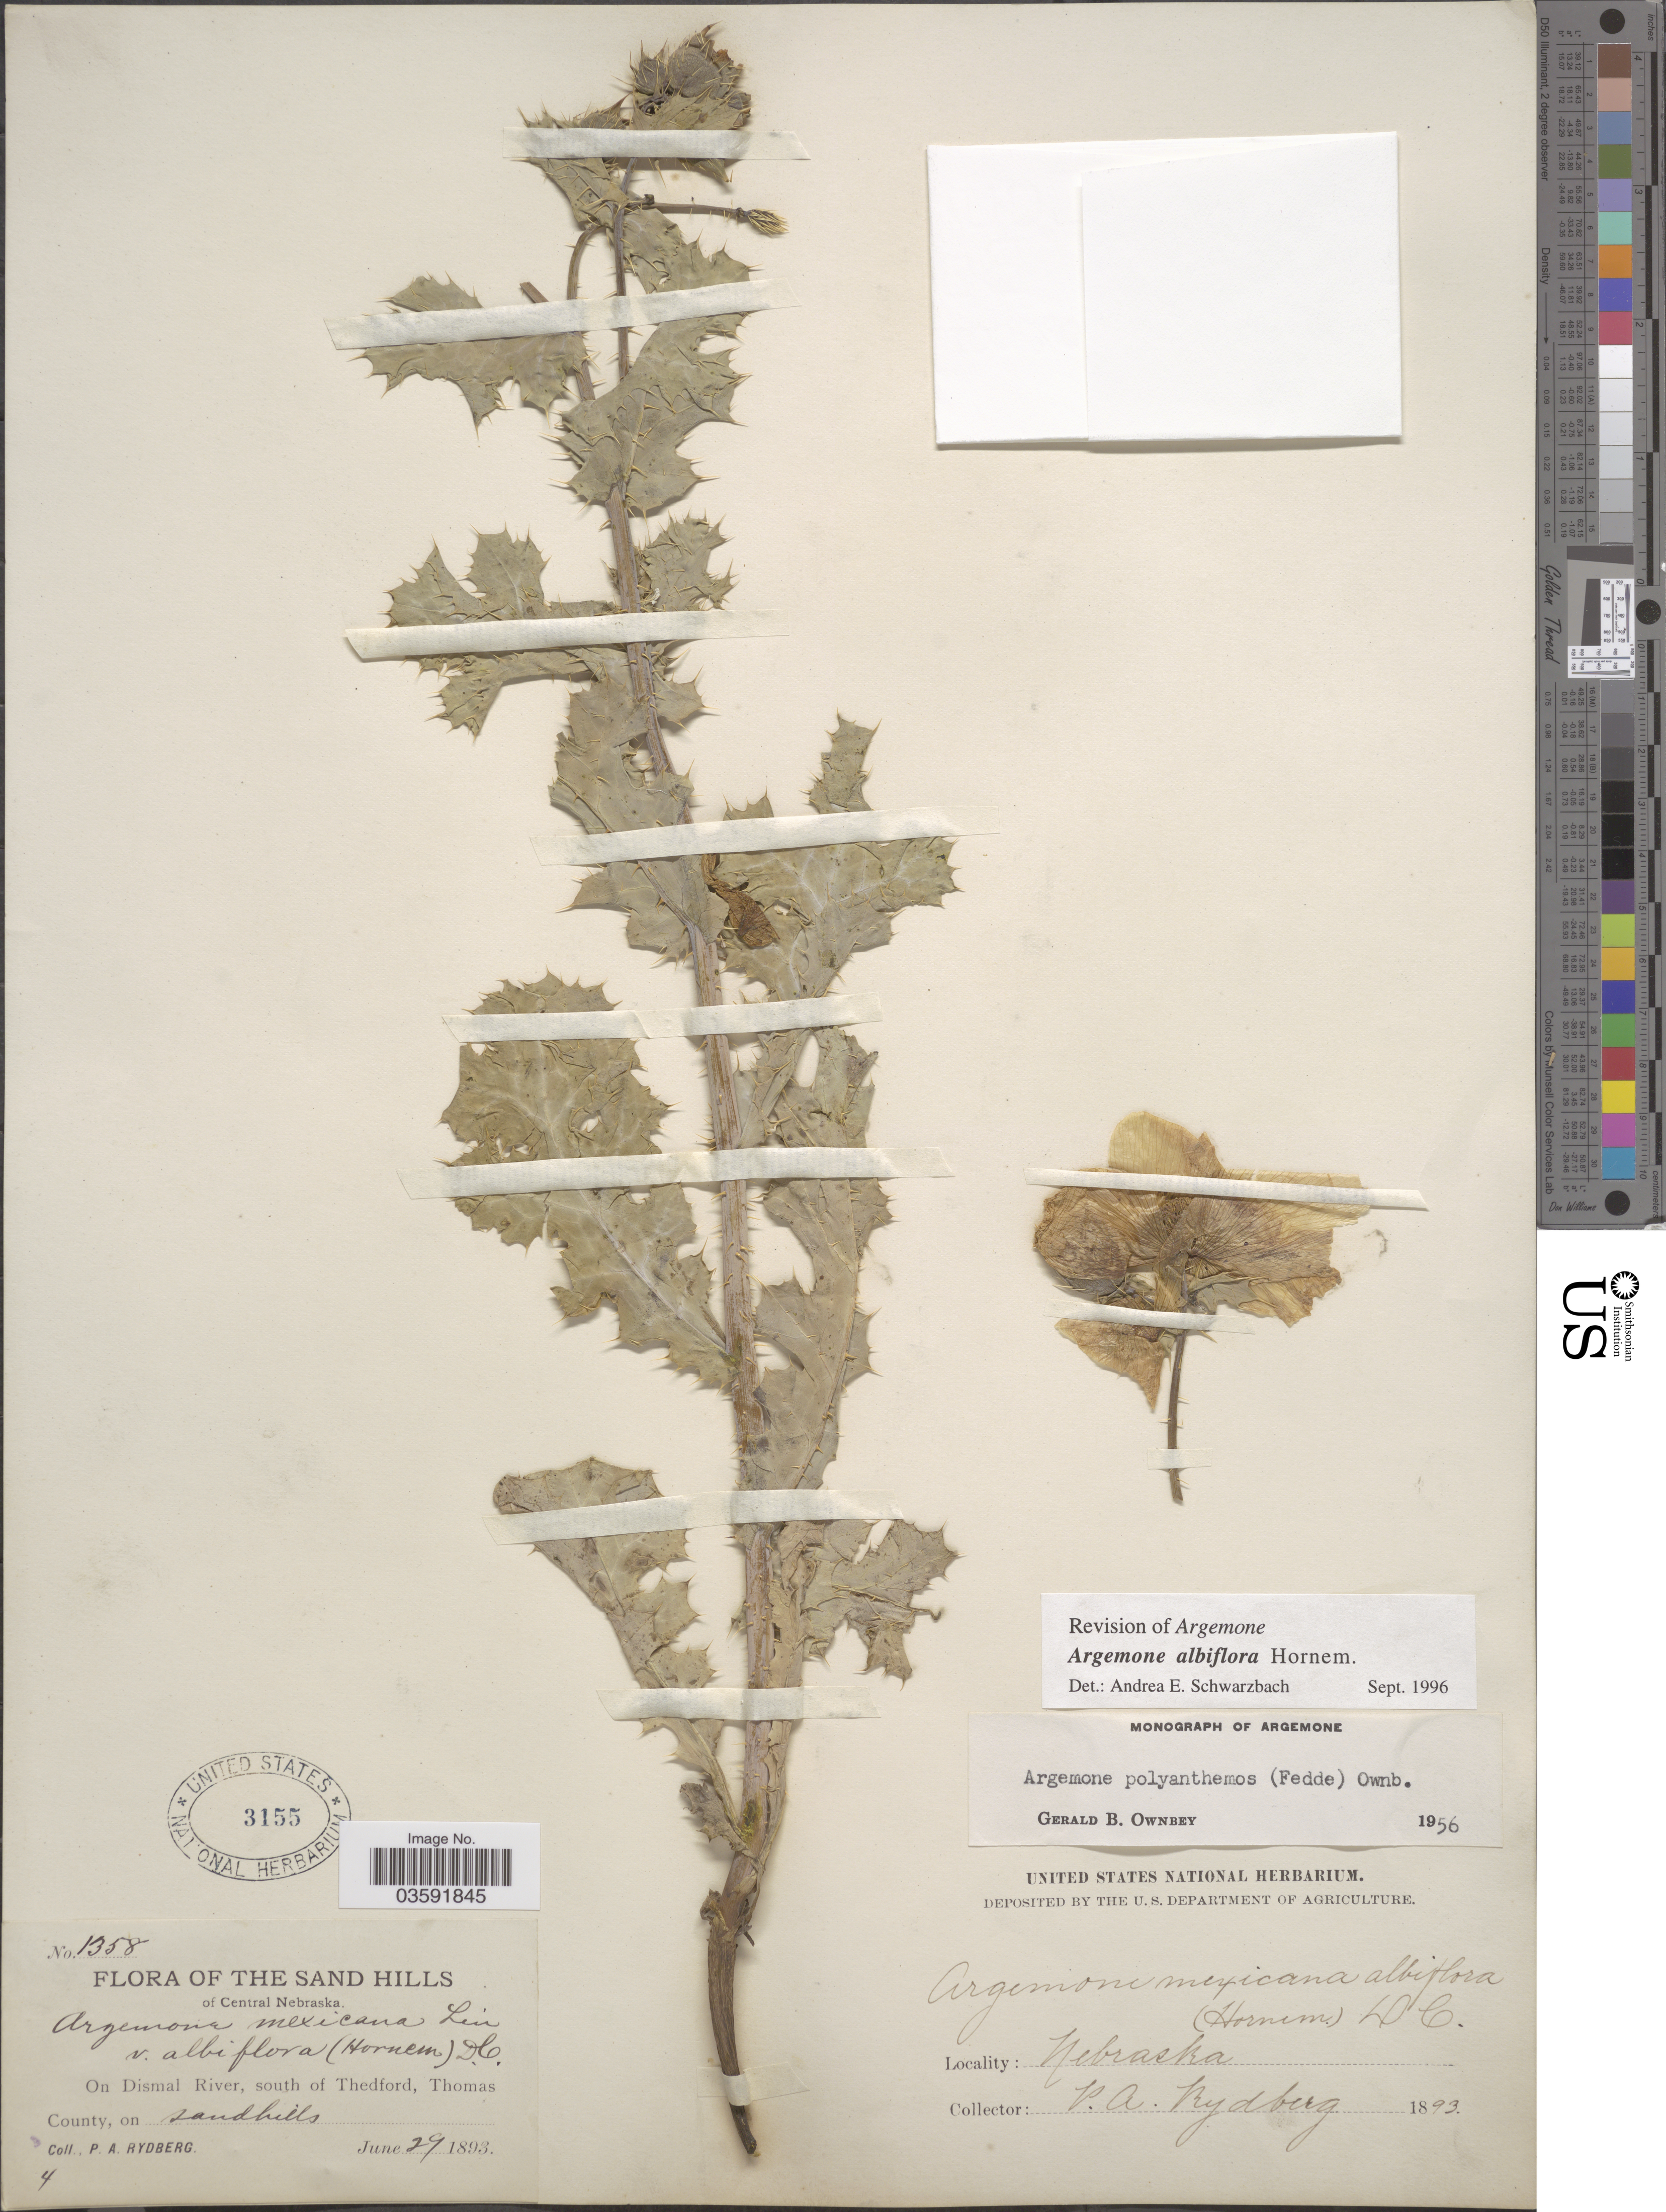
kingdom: Plantae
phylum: Tracheophyta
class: Magnoliopsida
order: Ranunculales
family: Papaveraceae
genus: Argemone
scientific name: Argemone albiflora subsp. albiflora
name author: Hornem.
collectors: P. A. Rydberg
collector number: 1358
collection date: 1893-06-29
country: United States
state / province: Nebraska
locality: The Sand Hills of Central Nebraska. On Dismal River, south of Thedford, Thomas County.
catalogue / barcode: US 3155